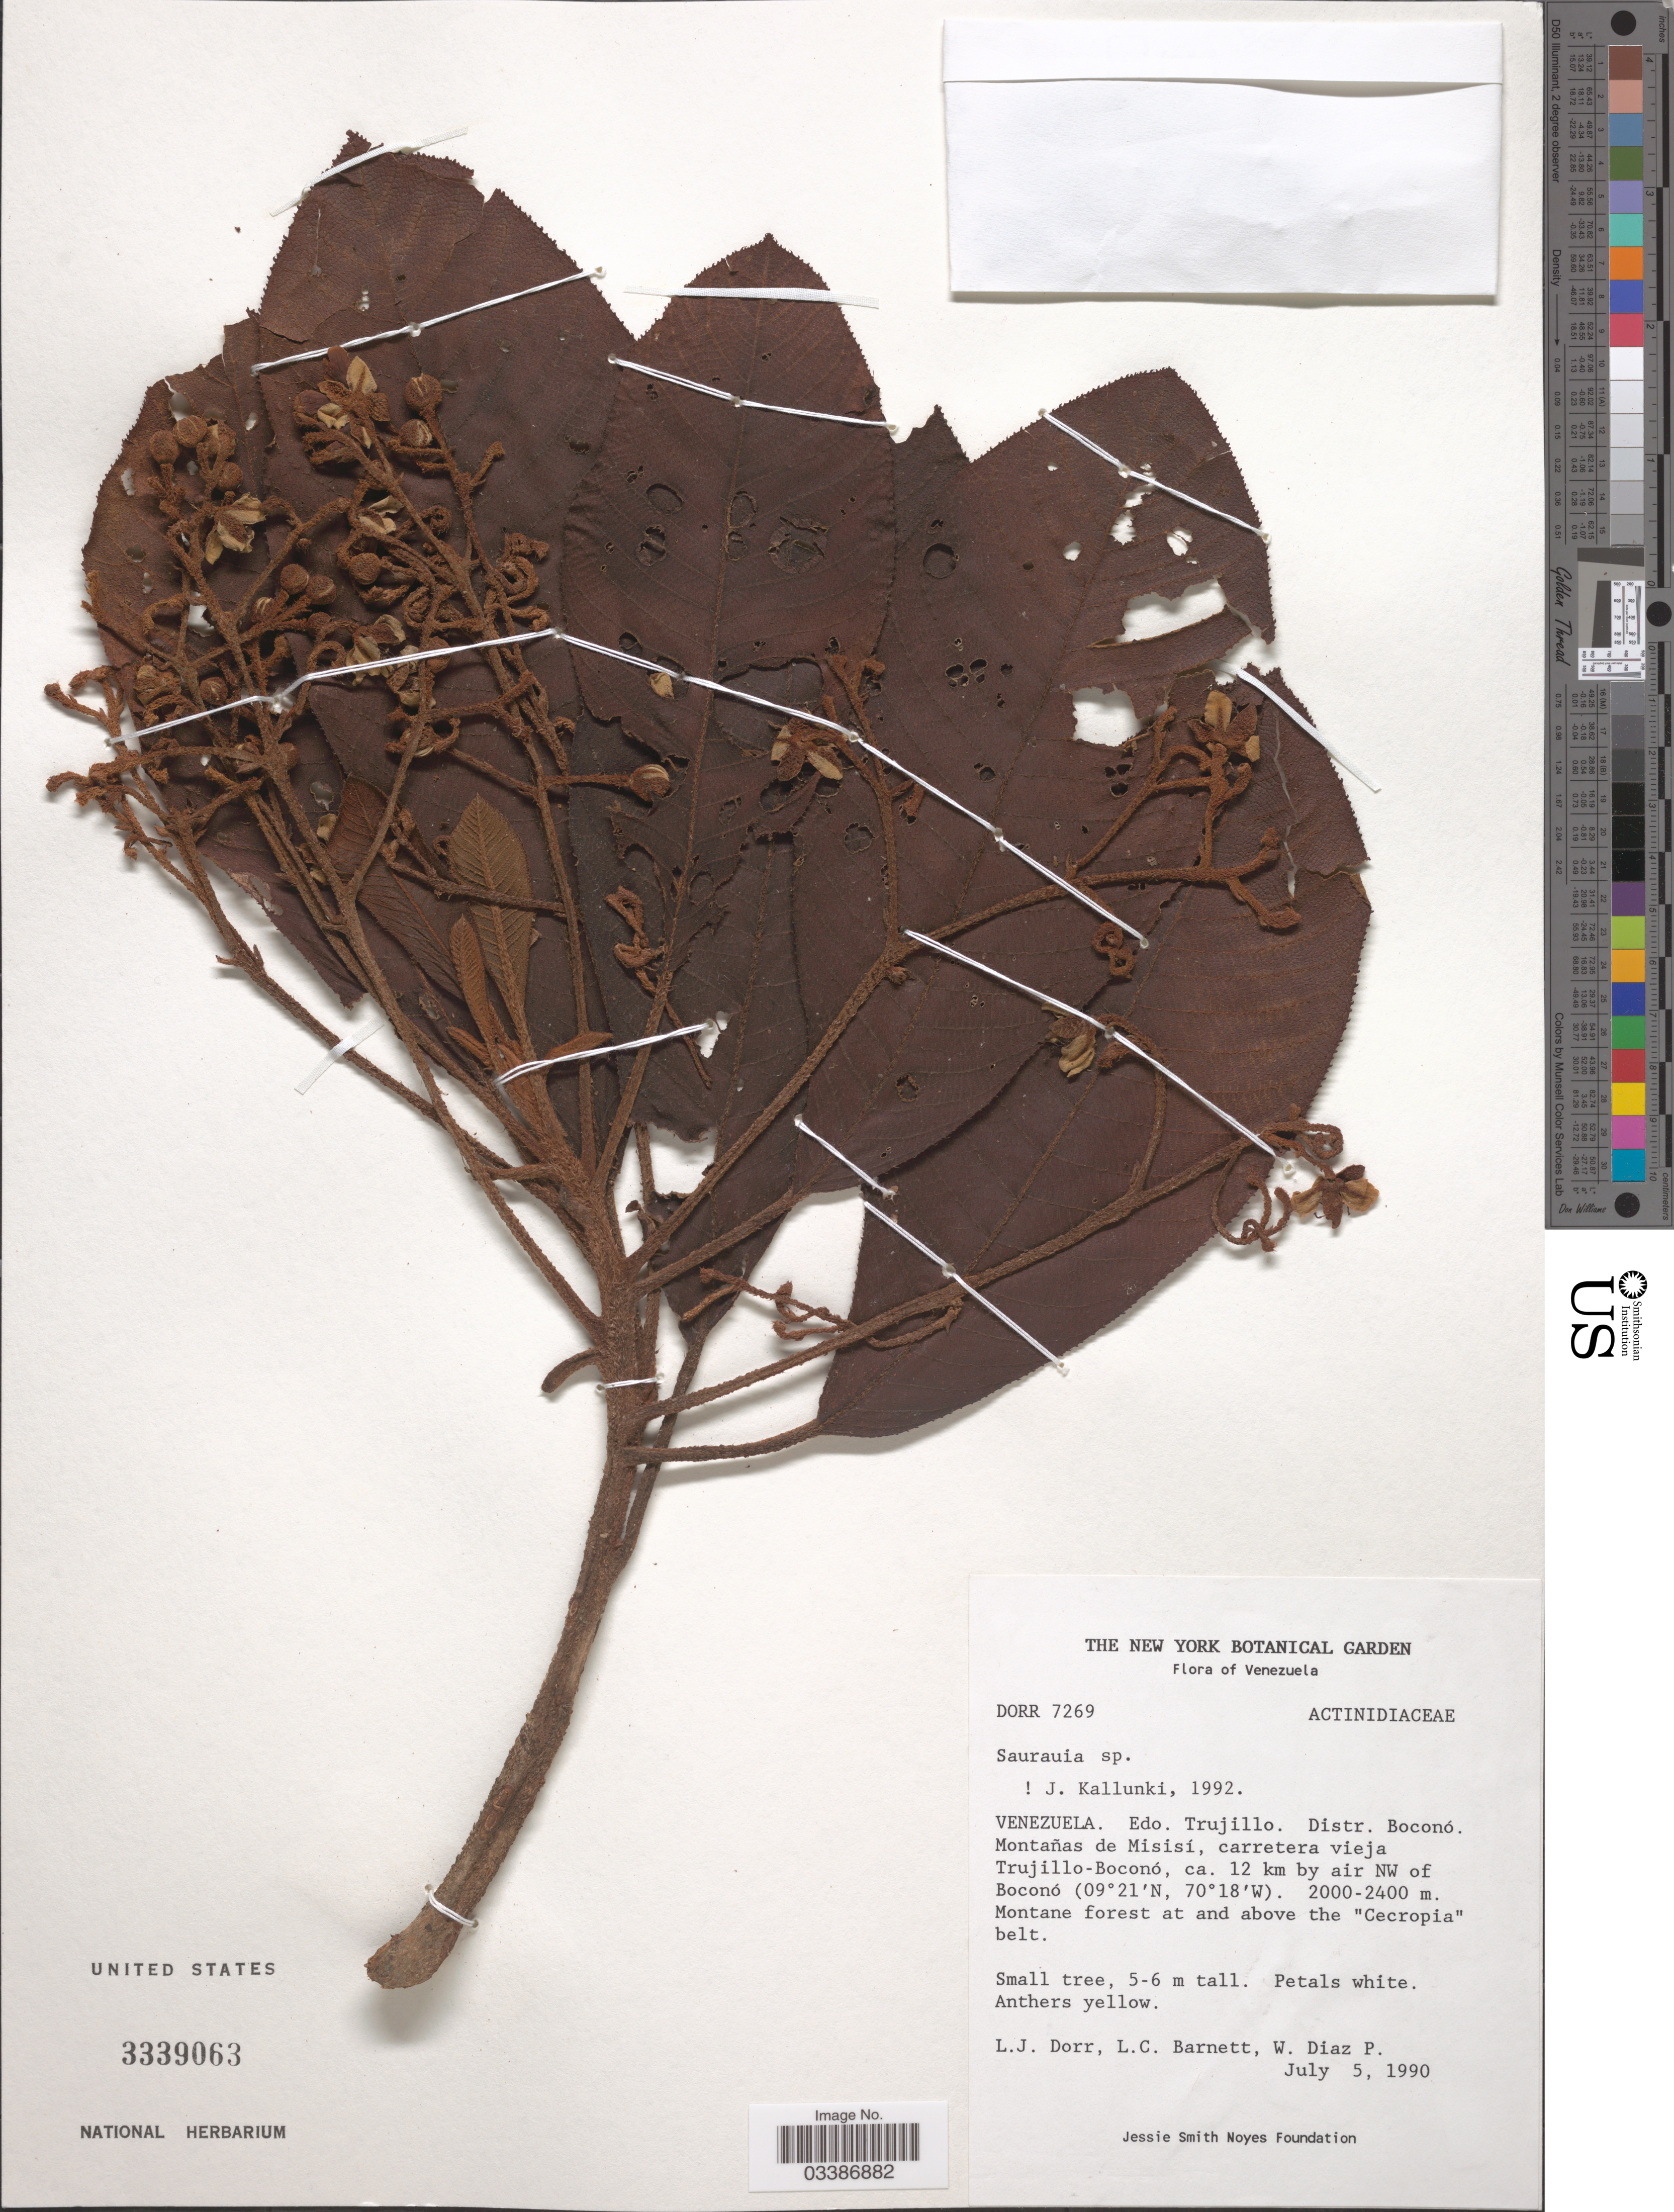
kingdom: Plantae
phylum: Tracheophyta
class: Magnoliopsida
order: Ericales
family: Actinidiaceae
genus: Saurauia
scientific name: Saurauia sp.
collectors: L. J. Dorr, L. C. Barnett & W. Díaz P.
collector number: DORR 7269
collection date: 1990-07-05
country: Venezuela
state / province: Trujillo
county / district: Boconó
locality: Montañas de Misisí, carretera vieja Trujillo-Boconó, ca. 12 km by air NW of Boconó.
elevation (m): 2000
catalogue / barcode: US 3339063